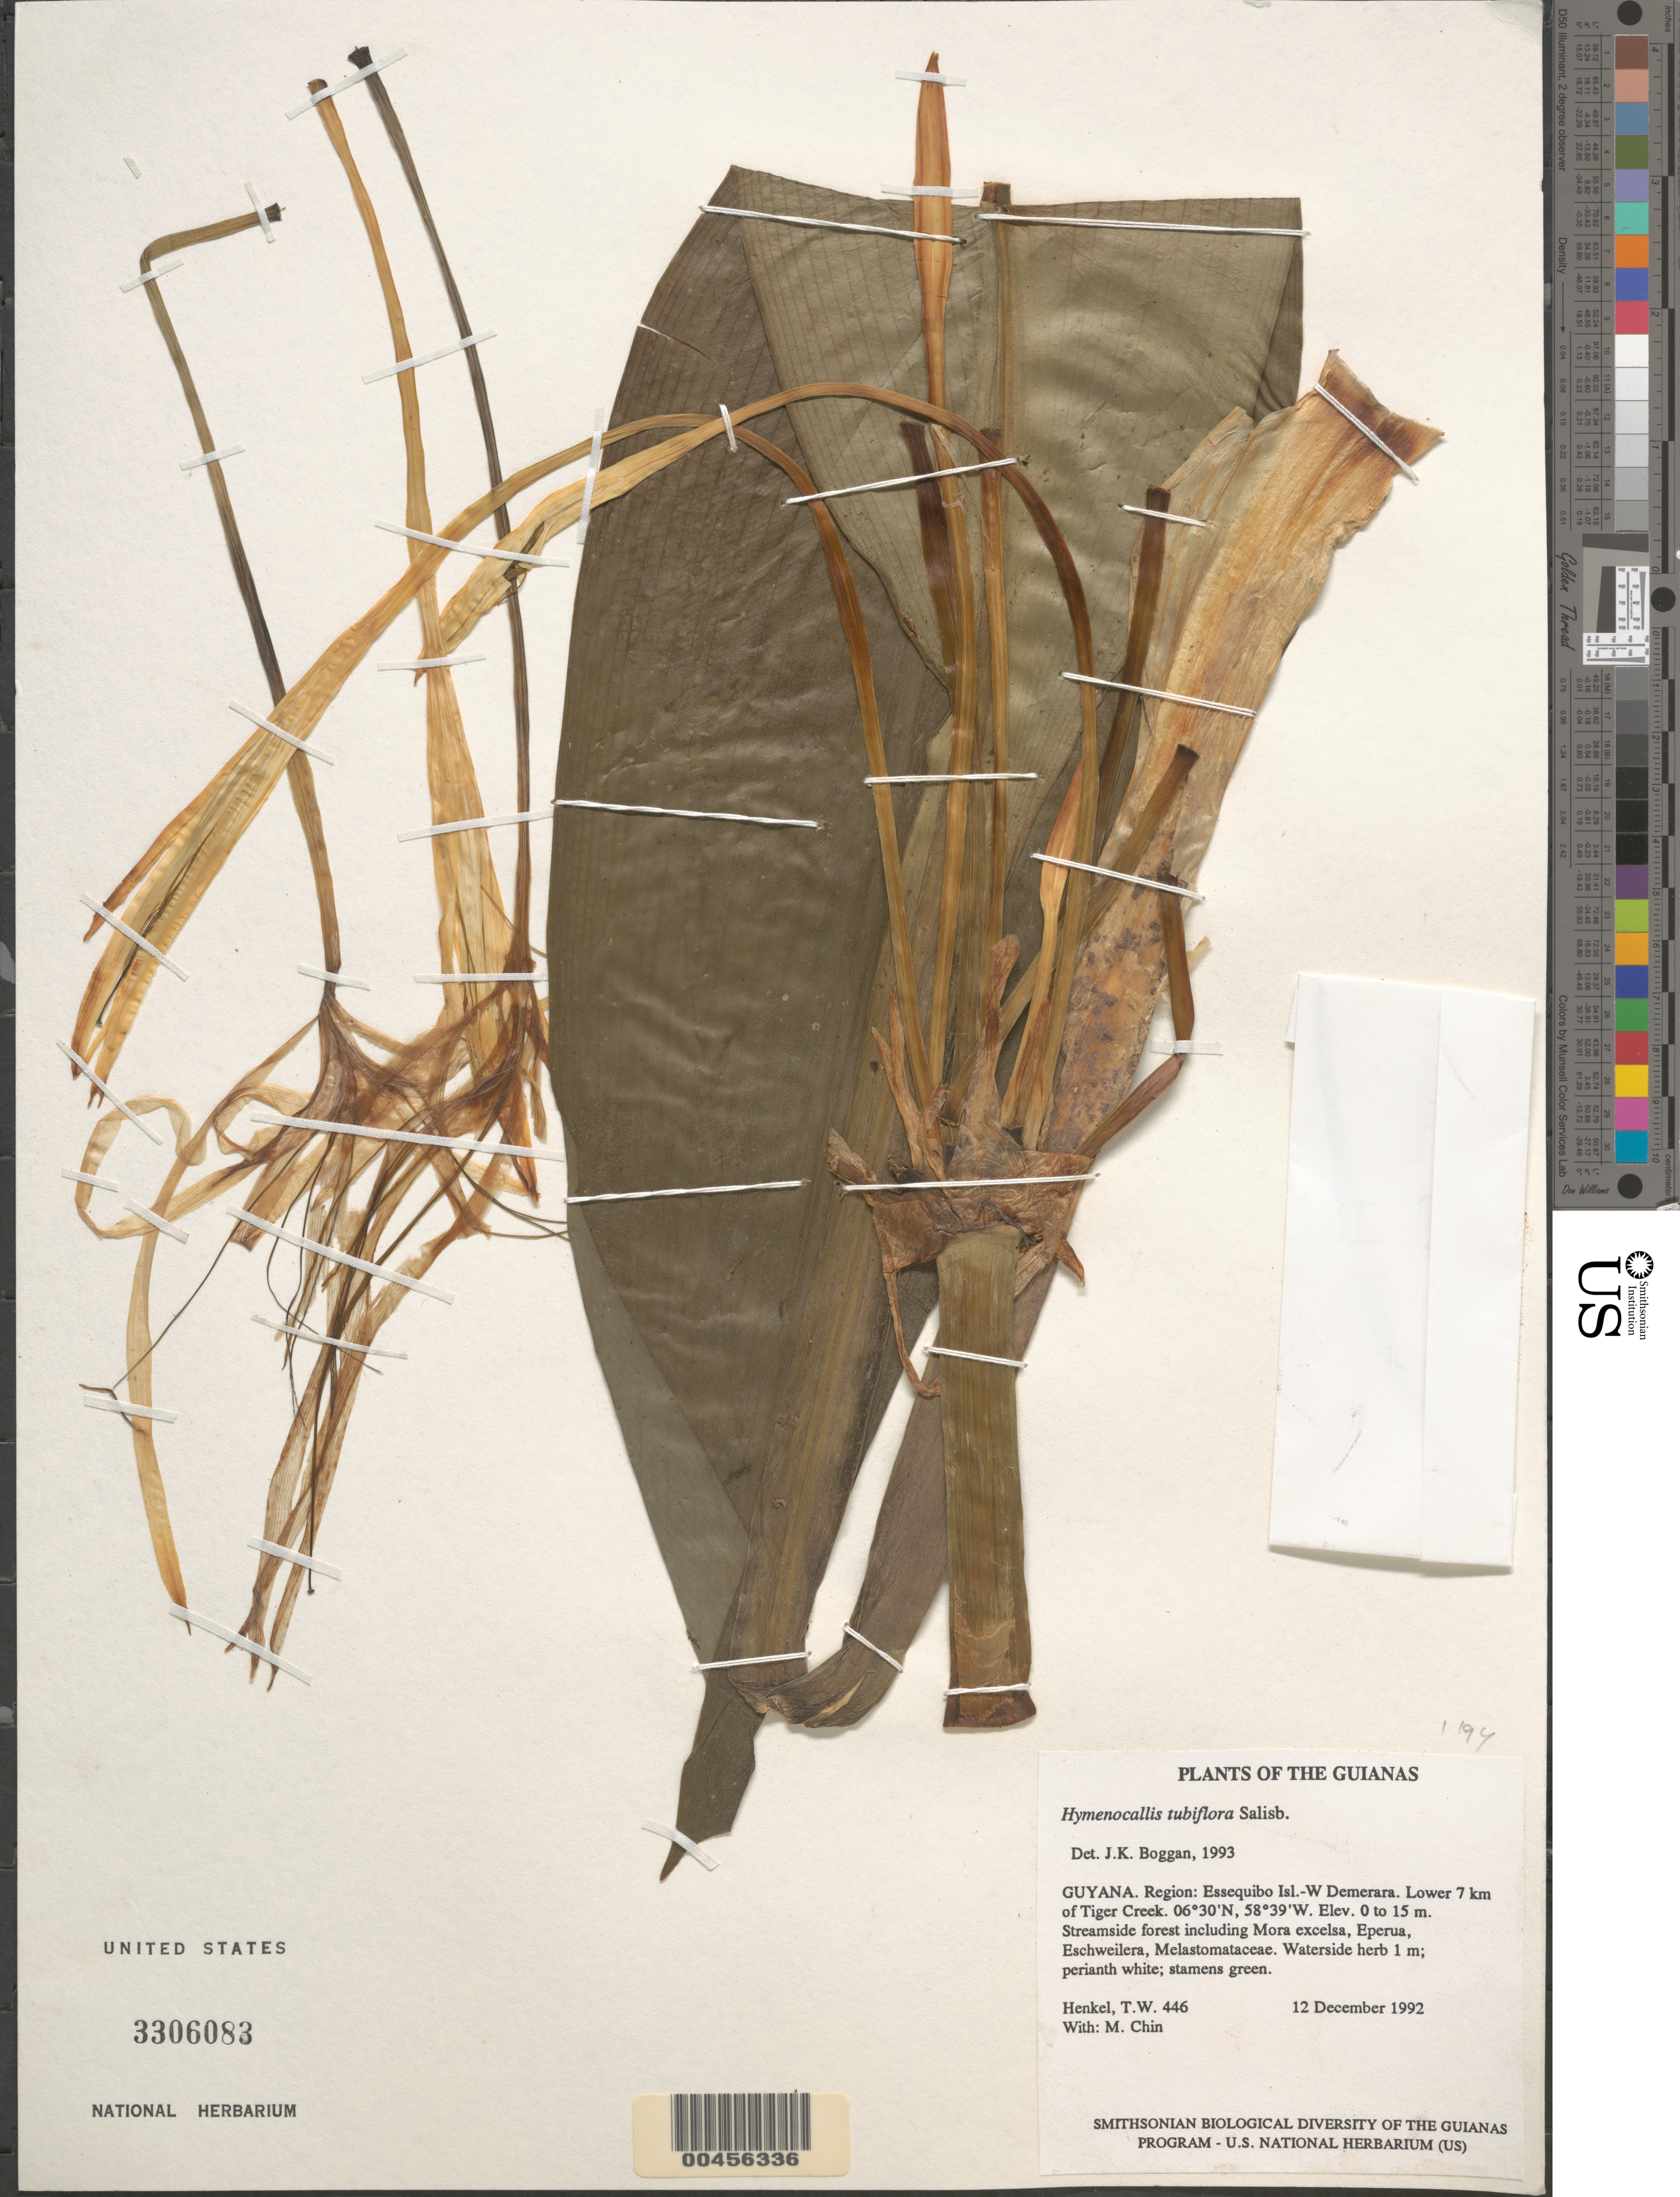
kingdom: Plantae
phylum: Tracheophyta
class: Liliopsida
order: Asparagales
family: Amaryllidaceae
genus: Hymenocallis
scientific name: Hymenocallis tubiflora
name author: Salisb.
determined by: Boggan, J. K., (US), NMNH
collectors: T. Henkel & M. Chin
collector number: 446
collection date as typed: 12 December 1992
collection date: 1992-12-12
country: Guyana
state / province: Essequibo Isl-W. Demerara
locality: Lower 7 km of Tiger Creek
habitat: Streamside forest including Mora excelsa, Eperua, Eschweilera, Melastomataceae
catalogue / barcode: US 3306083